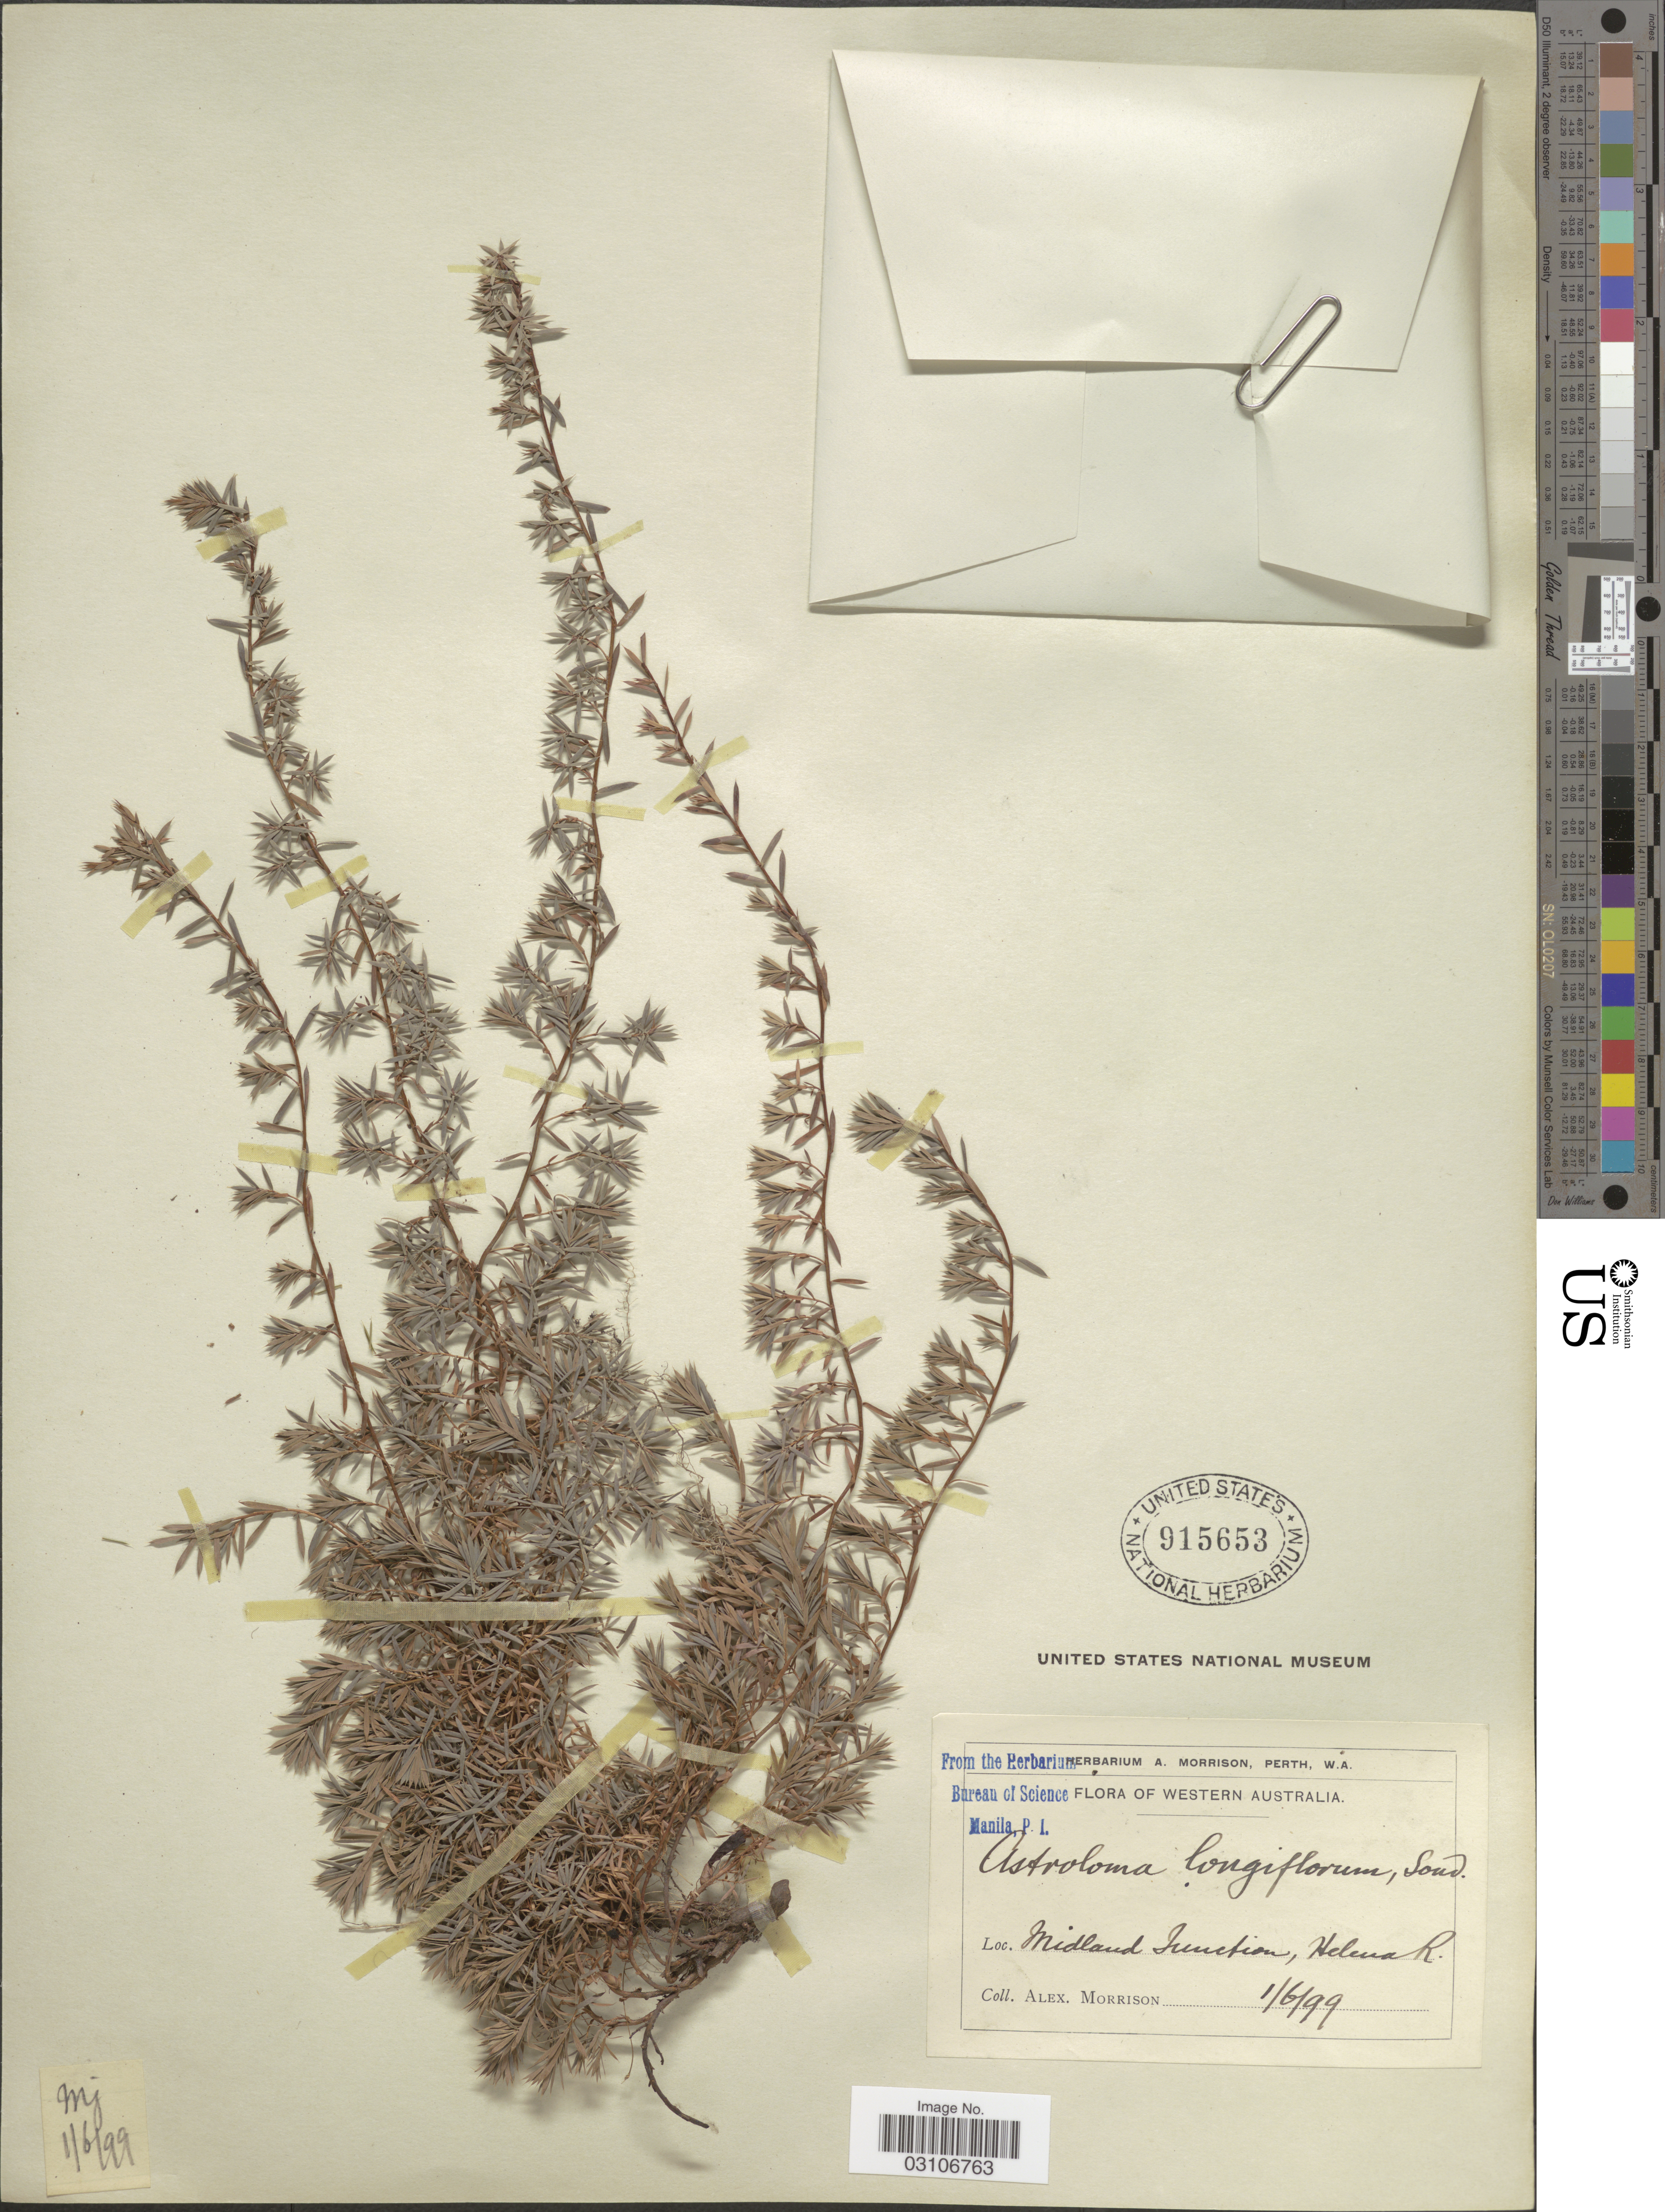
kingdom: Plantae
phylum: Tracheophyta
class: Magnoliopsida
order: Ericales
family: Ericaceae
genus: Astroloma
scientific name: Astroloma longiflorum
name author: Sond.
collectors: A. Morrison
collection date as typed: Transcribed d/m/y: 1/6/99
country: Australia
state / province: Western Australia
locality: Midland Junction, Helena R. Mj.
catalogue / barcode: US 915653